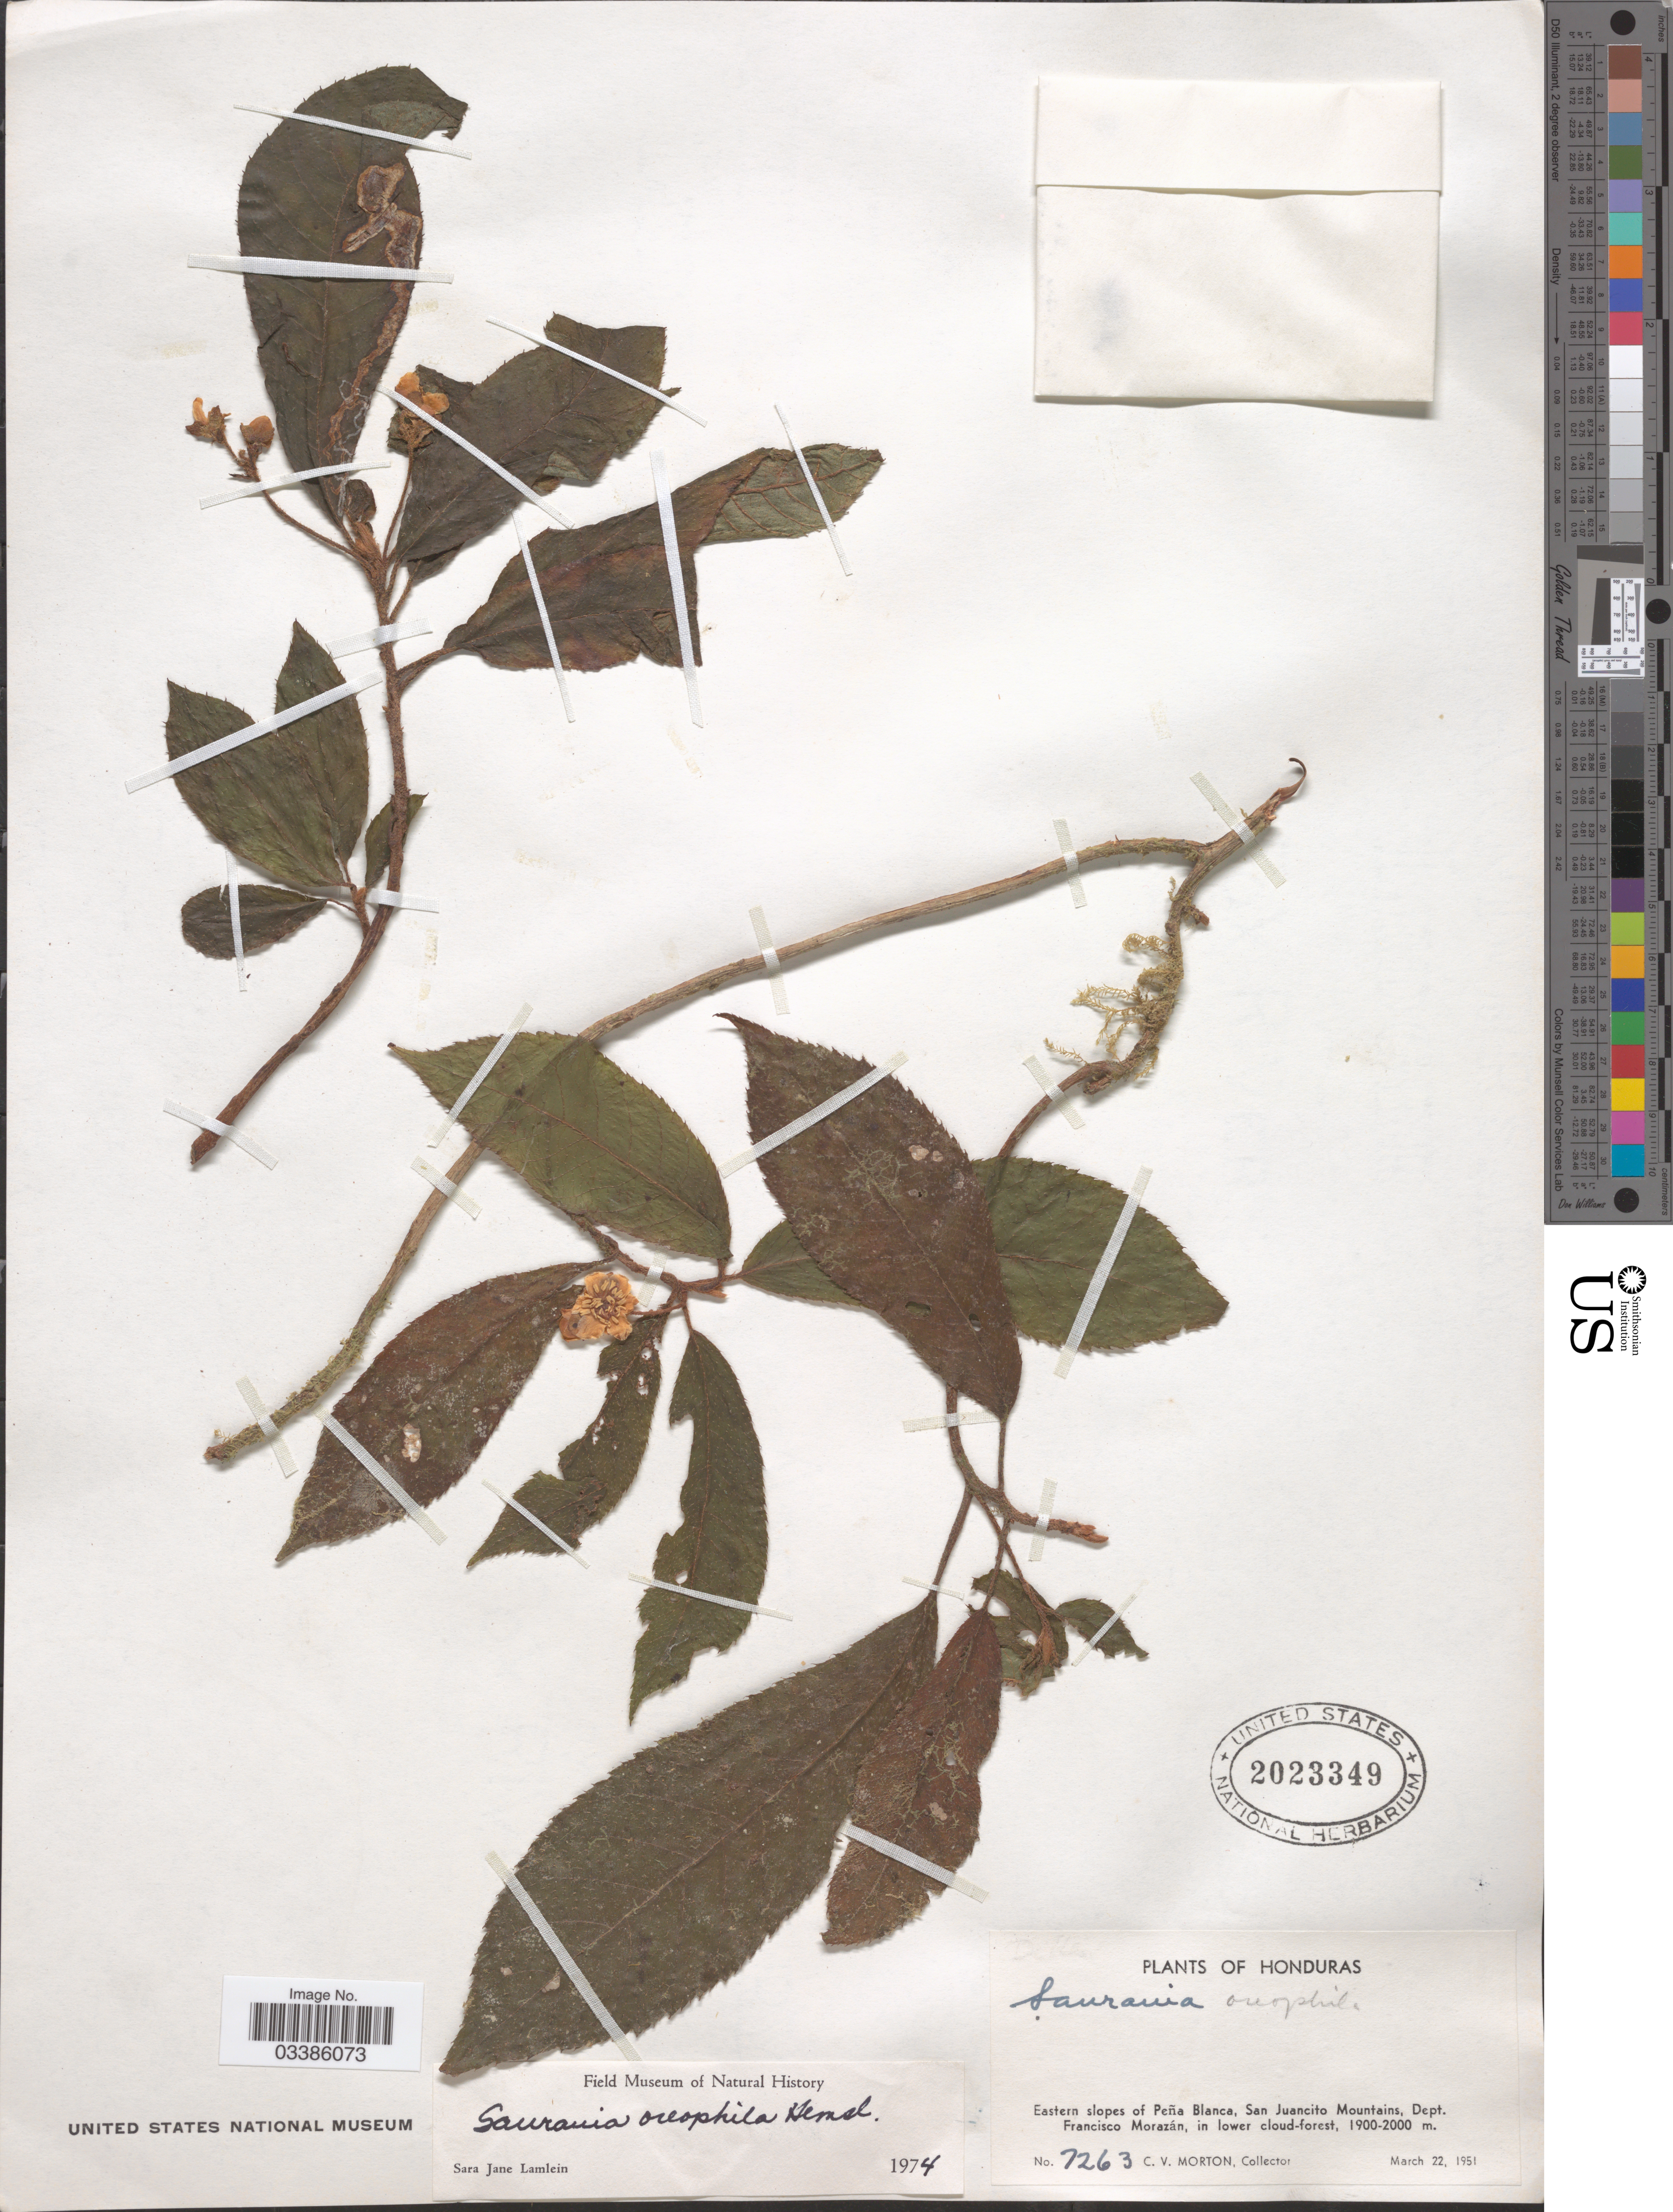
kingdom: Plantae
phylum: Tracheophyta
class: Magnoliopsida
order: Ericales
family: Actinidiaceae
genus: Saurauia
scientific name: Saurauia oreophila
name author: Hemsl.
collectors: C. V. Morton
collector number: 7263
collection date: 1951-03-22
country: Honduras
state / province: Fco. Morazán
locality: Eastern slopes of Peña Blanca, San Juancito Mountains, Dept. Francisco Morazán.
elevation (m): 1900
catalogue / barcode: US 2023349